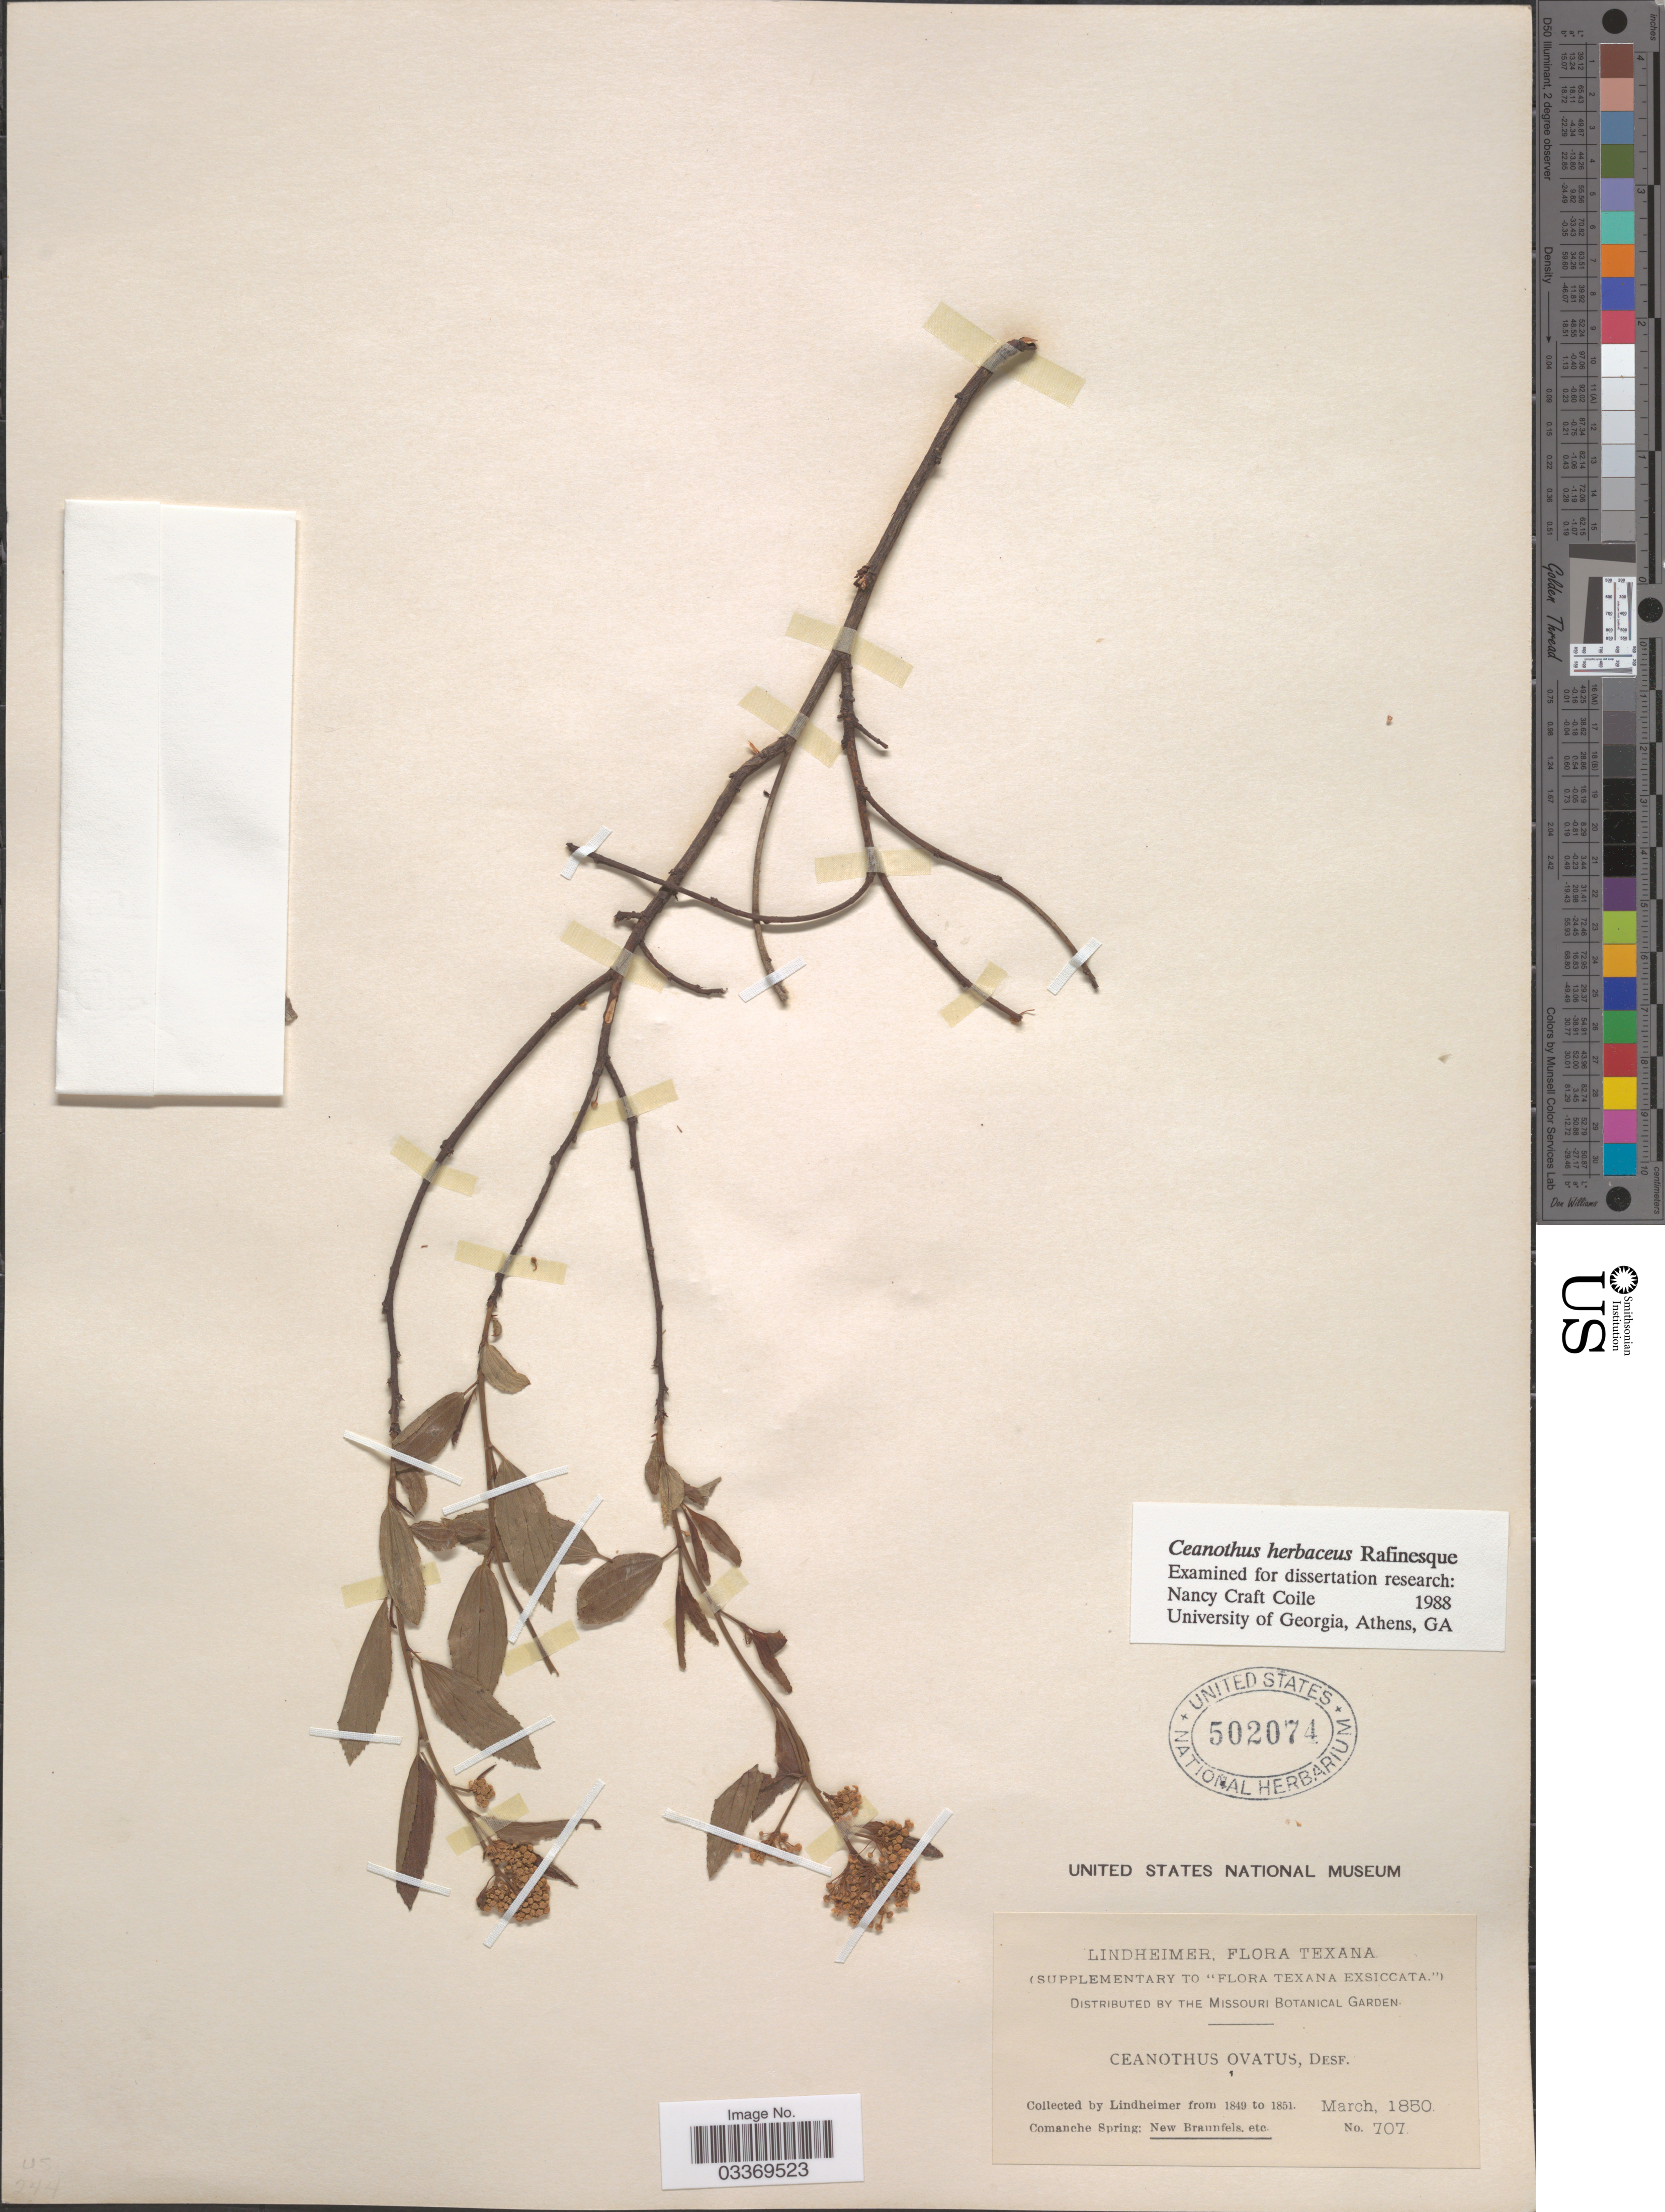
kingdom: Plantae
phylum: Tracheophyta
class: Magnoliopsida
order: Rosales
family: Rhamnaceae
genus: Ceanothus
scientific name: Ceanothus ovatus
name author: Desf.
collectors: -. Lindheimer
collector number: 707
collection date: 1850-03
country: United States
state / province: Texas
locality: Comanche Spring: New Braunfels, etc.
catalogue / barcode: US 502074